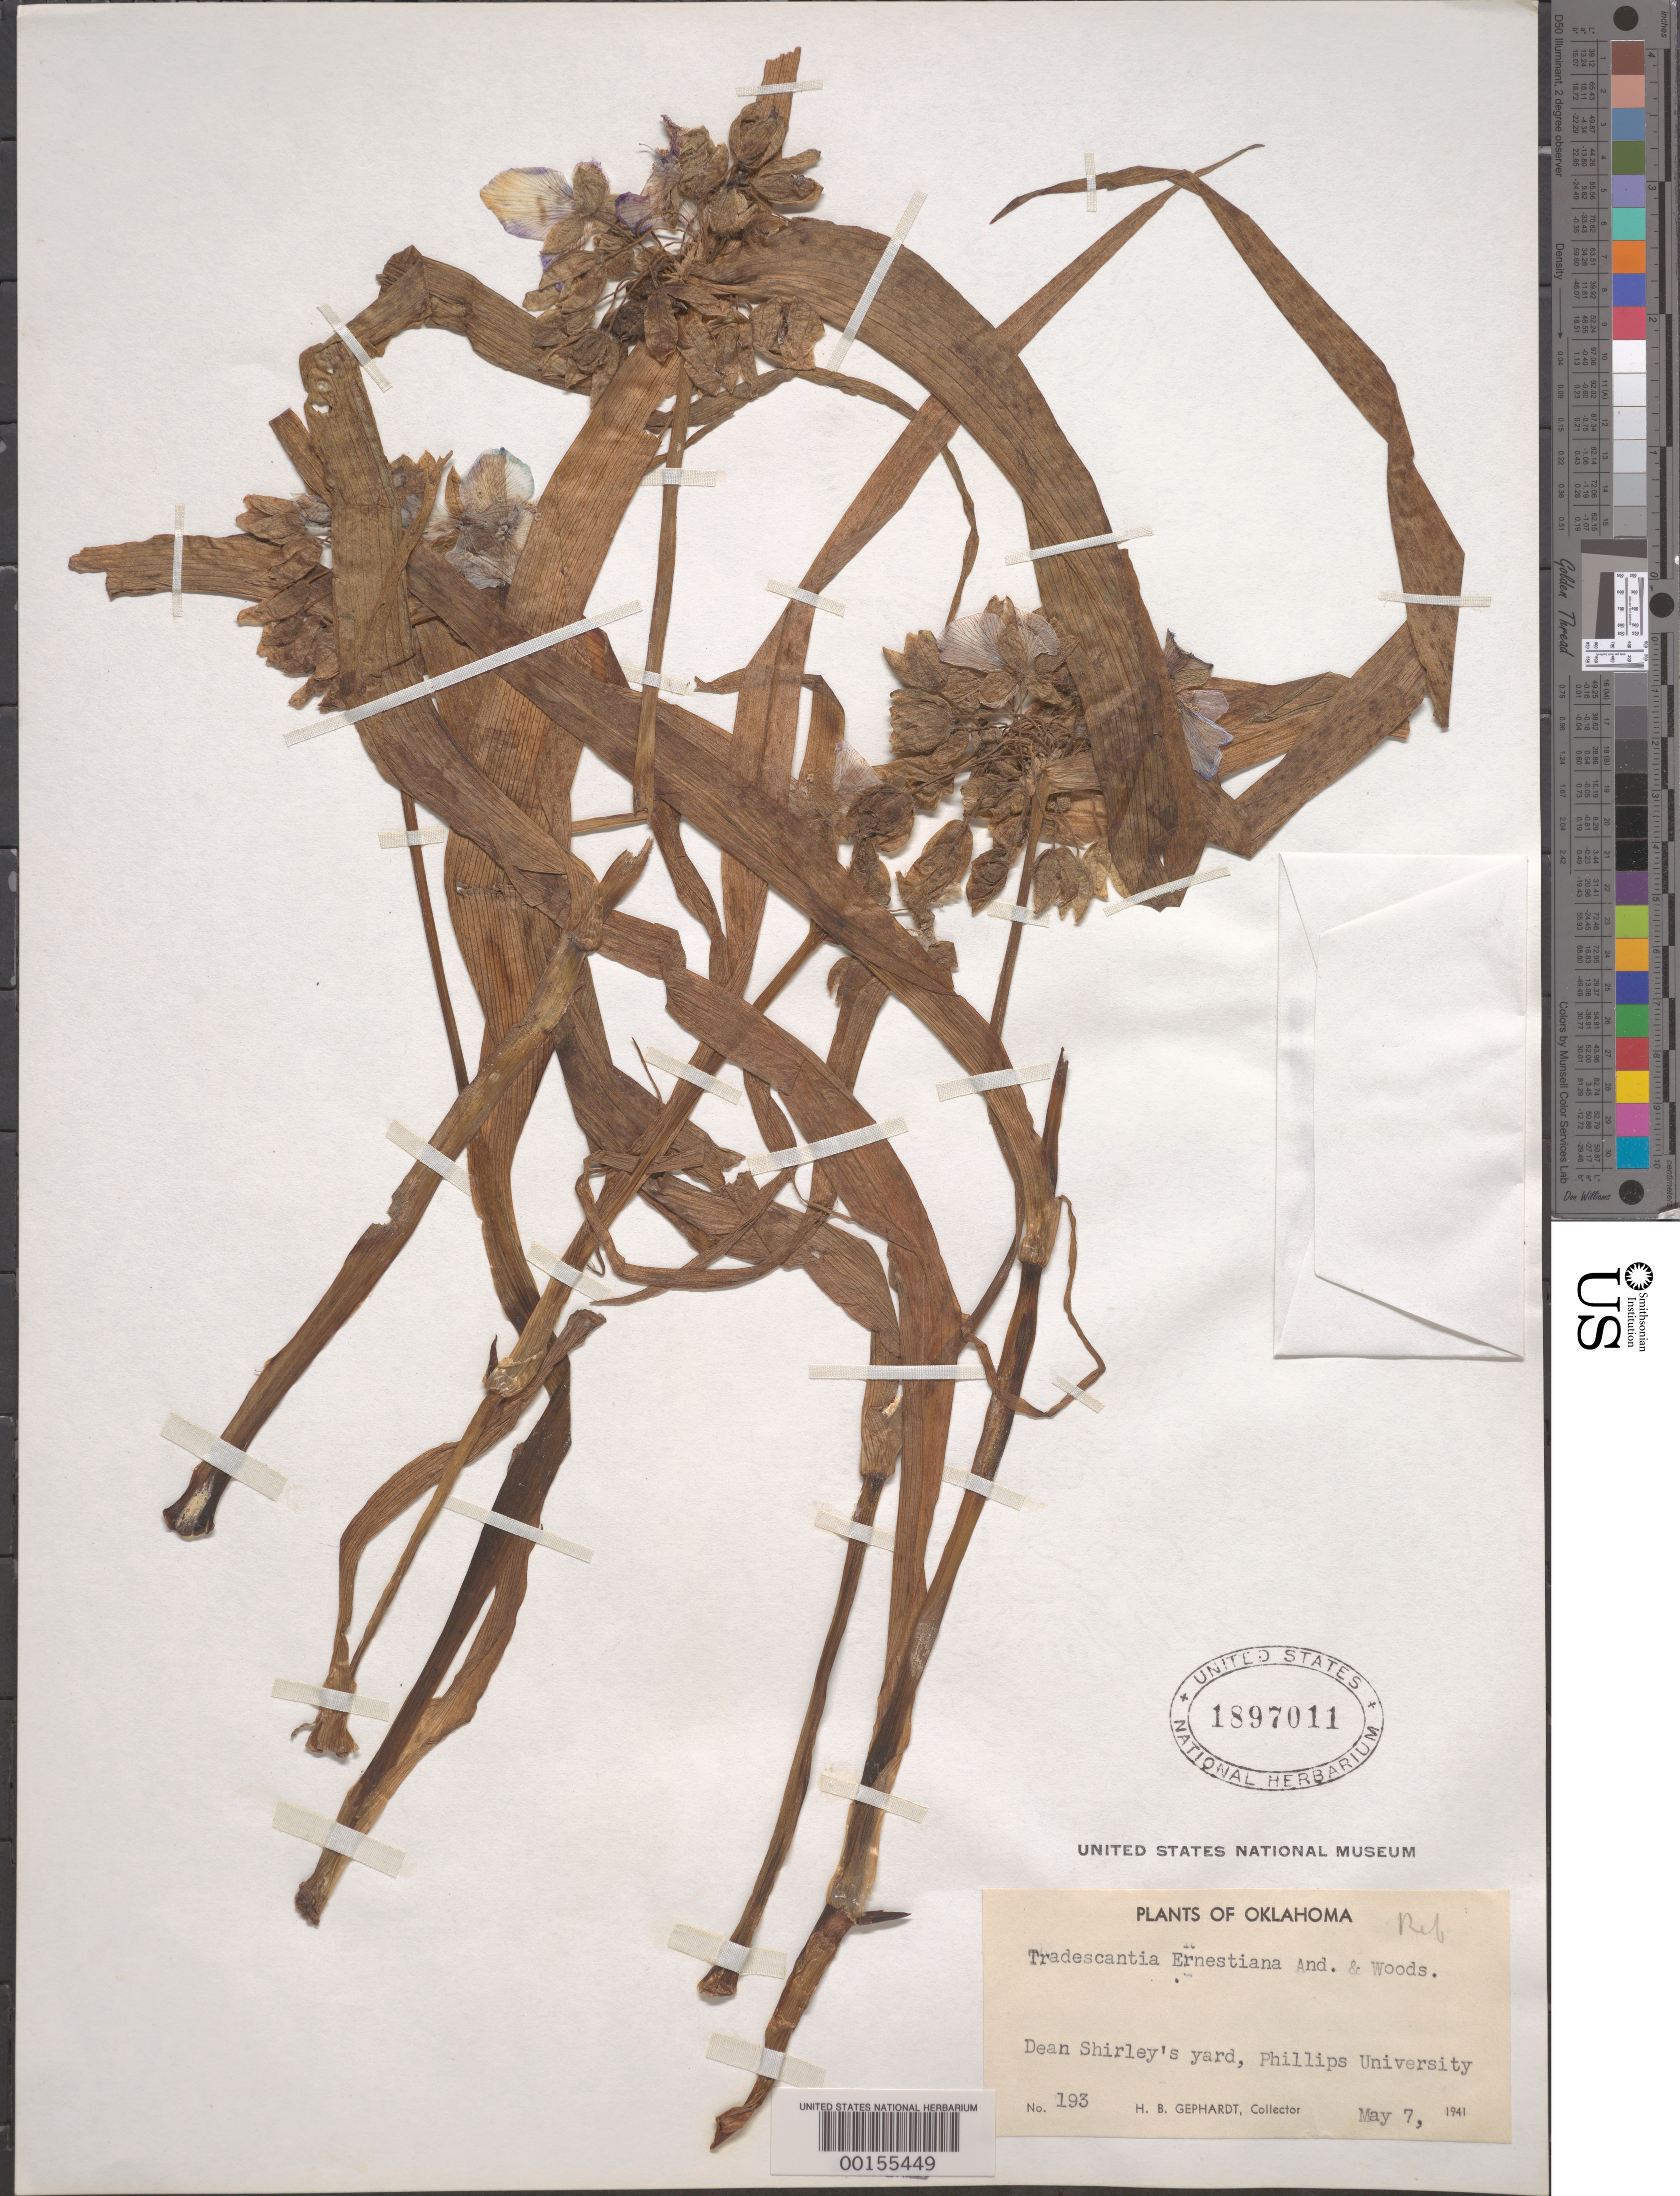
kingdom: Plantae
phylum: Tracheophyta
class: Liliopsida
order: Commelinales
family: Commelinaceae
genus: Tradescantia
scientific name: Tradescantia ernestiana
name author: E.S. Anderson & Woodson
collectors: H. Gephardt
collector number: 193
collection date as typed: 07 May 1941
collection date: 1941-05-07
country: United States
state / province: Oklahoma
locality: Phillips university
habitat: Yard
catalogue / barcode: US 1897011